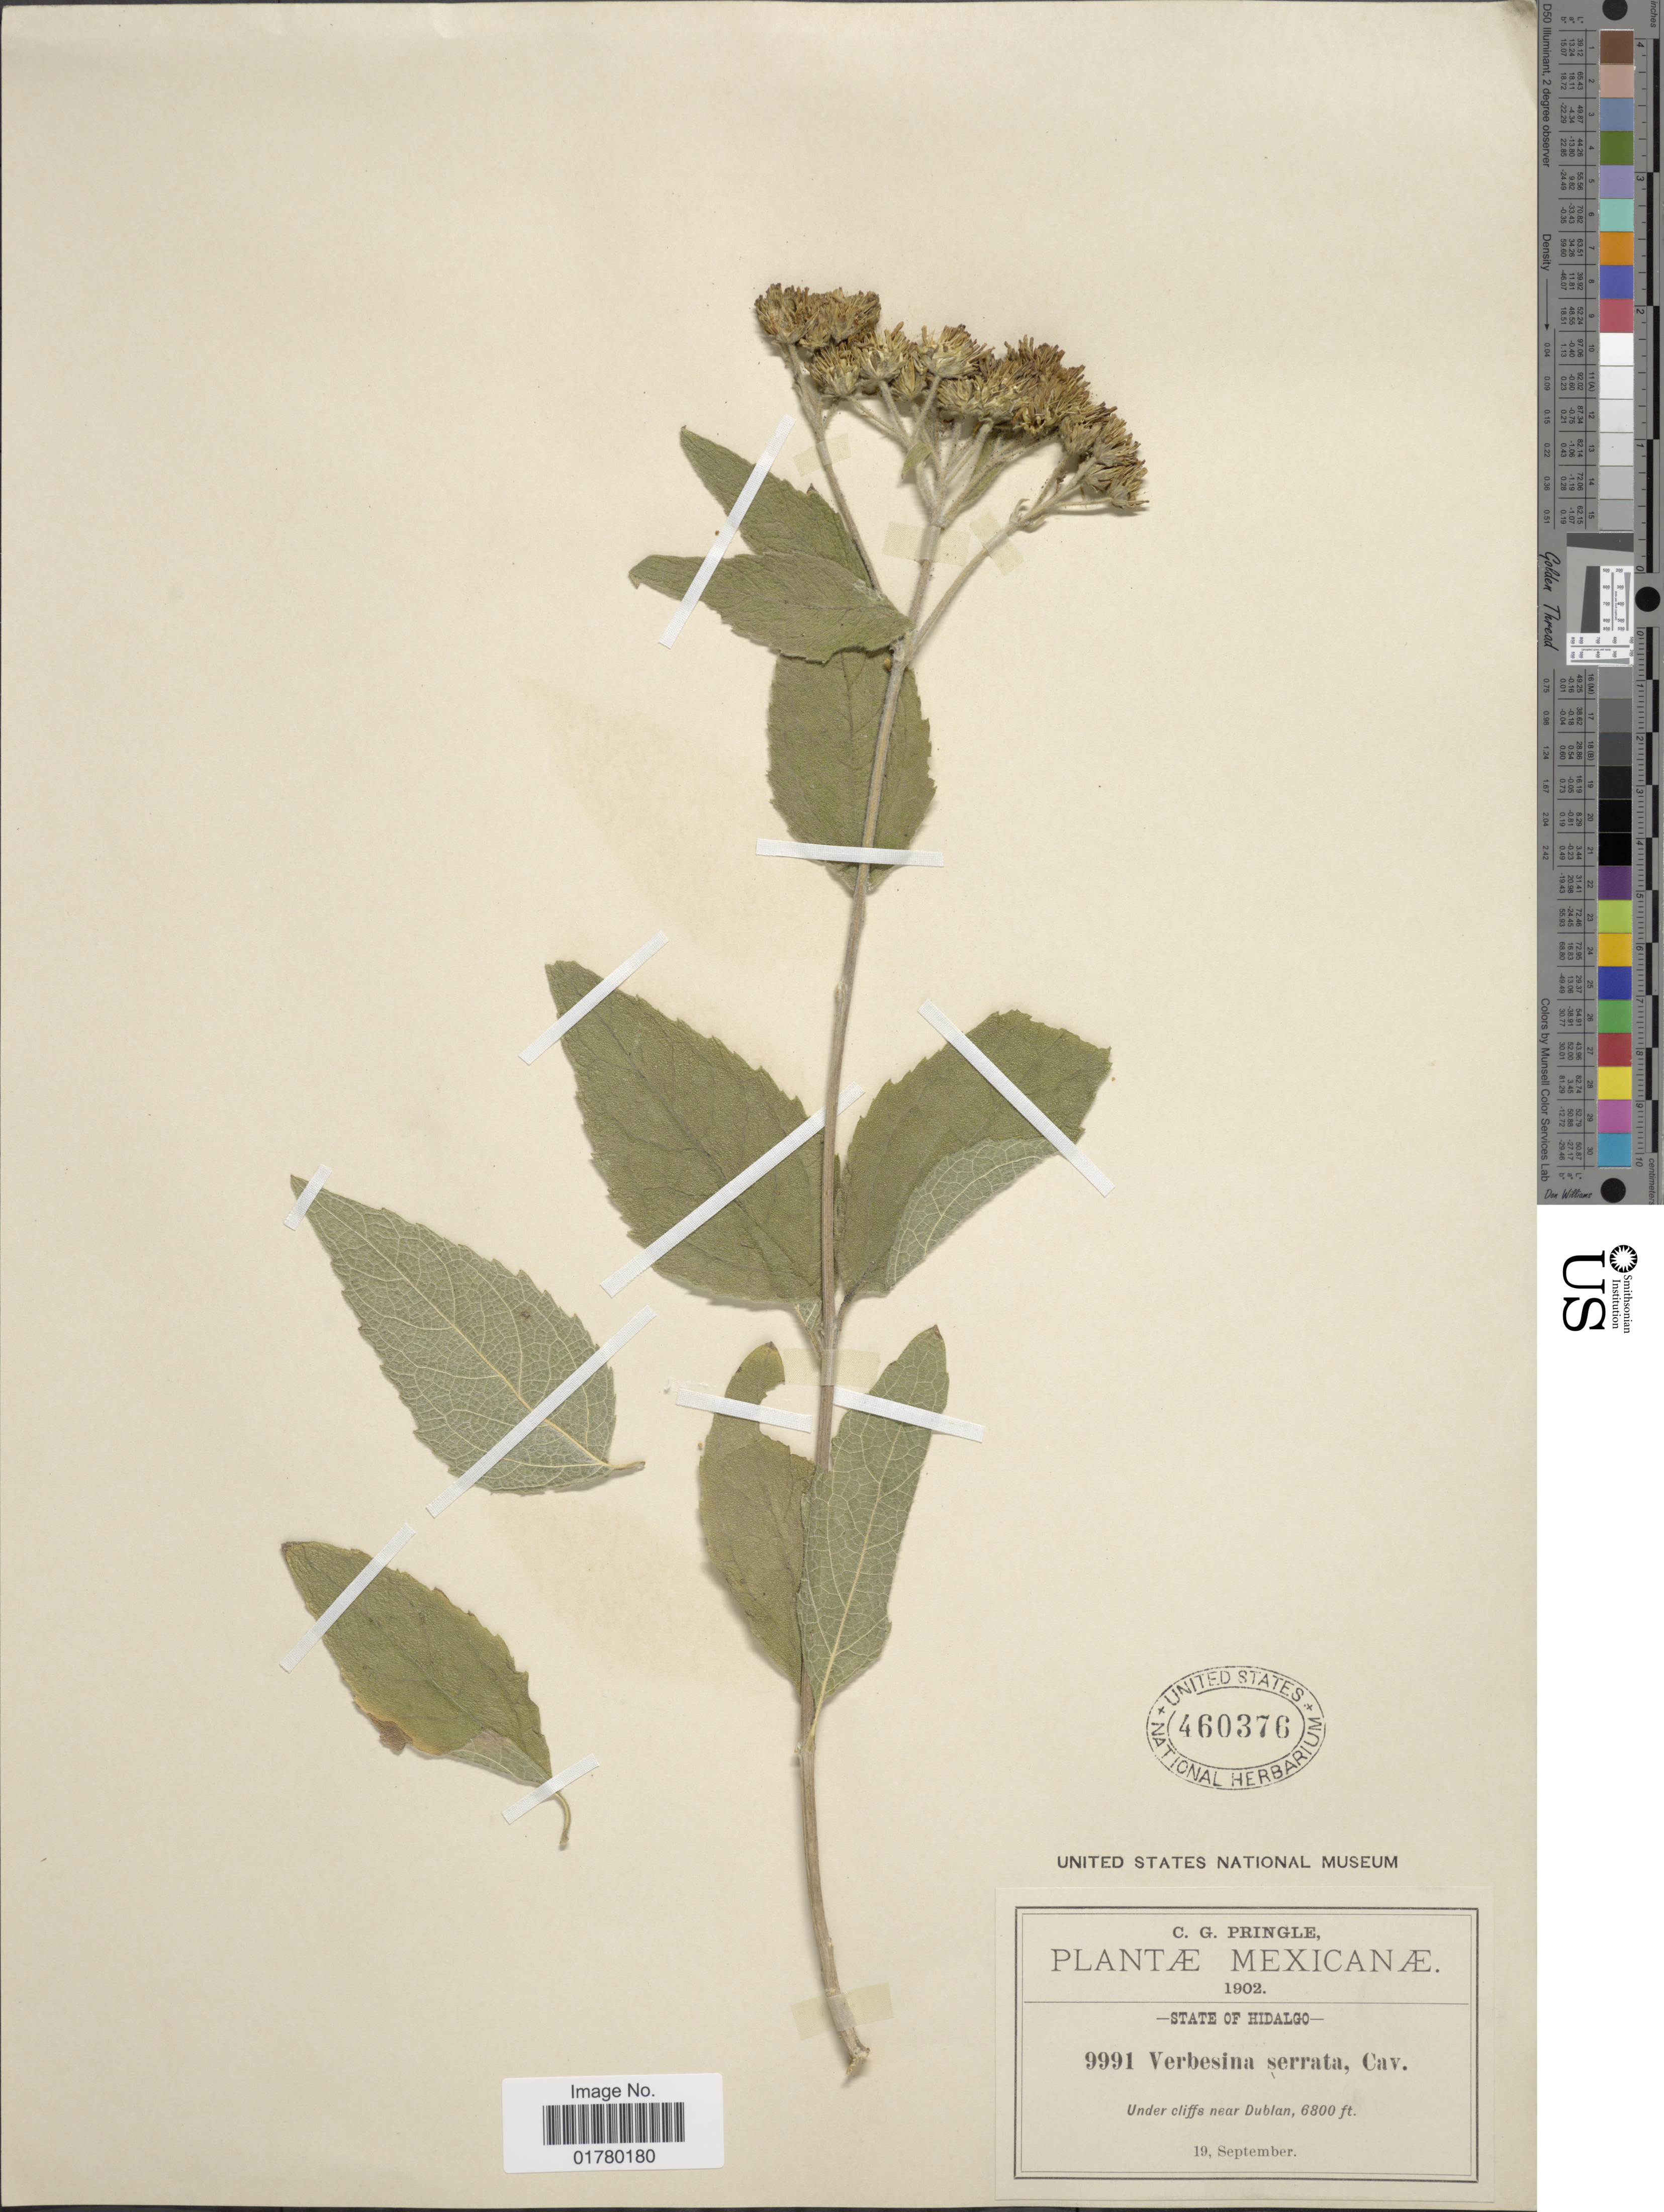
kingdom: Plantae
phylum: Tracheophyta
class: Magnoliopsida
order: Asterales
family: Asteraceae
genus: Verbesina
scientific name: Verbesina serrata var. pringlei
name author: (B.L. Rob.) B.L. Rob. & Greenm.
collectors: C. G. Pringle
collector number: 9991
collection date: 1902-09-19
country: Mexico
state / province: Hidalgo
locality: Under cliffs near Dublan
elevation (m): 2073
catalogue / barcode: US 460376